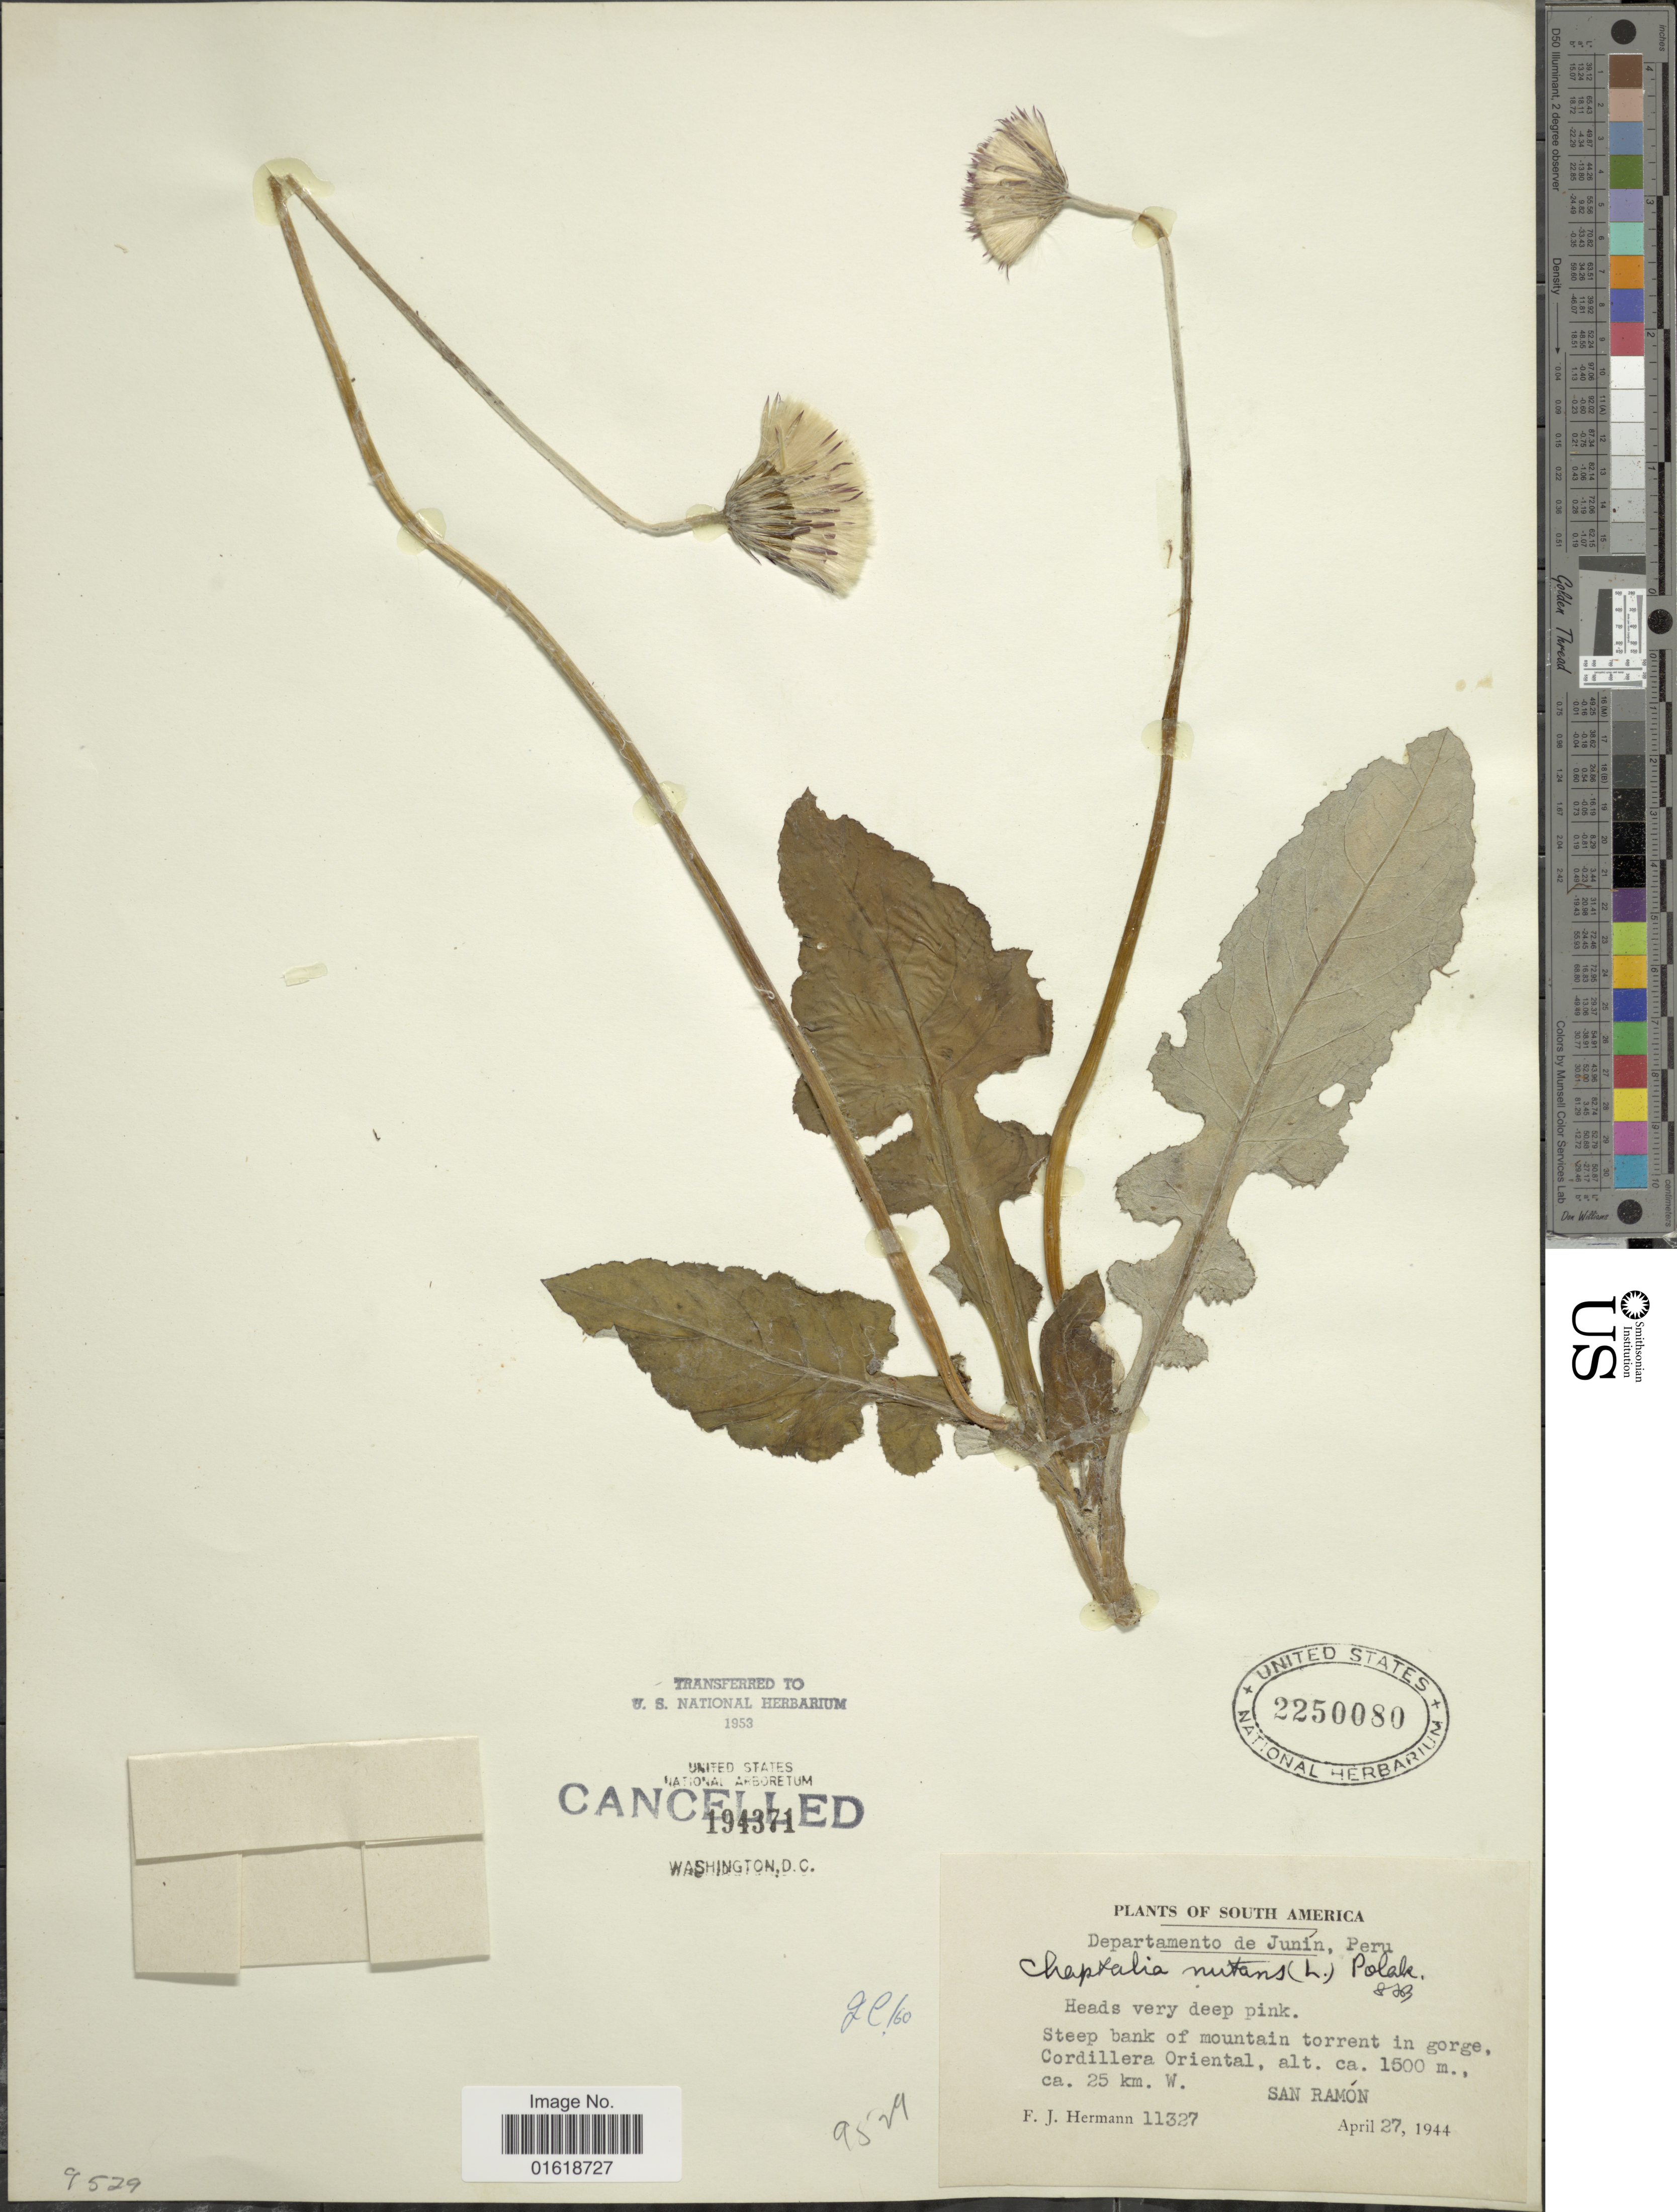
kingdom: Plantae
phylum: Tracheophyta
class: Magnoliopsida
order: Asterales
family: Asteraceae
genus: Chaptalia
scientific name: Chaptalia nutans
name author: (L.) Pol.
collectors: F. J. Hermann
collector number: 11327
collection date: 1944-04-27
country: Peru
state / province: Junín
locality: Departamento de Junín. Steep bank of mountain torrent in gorge, Cordillera Oriental, ca. 25 km. W. San Ramón.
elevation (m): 1500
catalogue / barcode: US 2250080